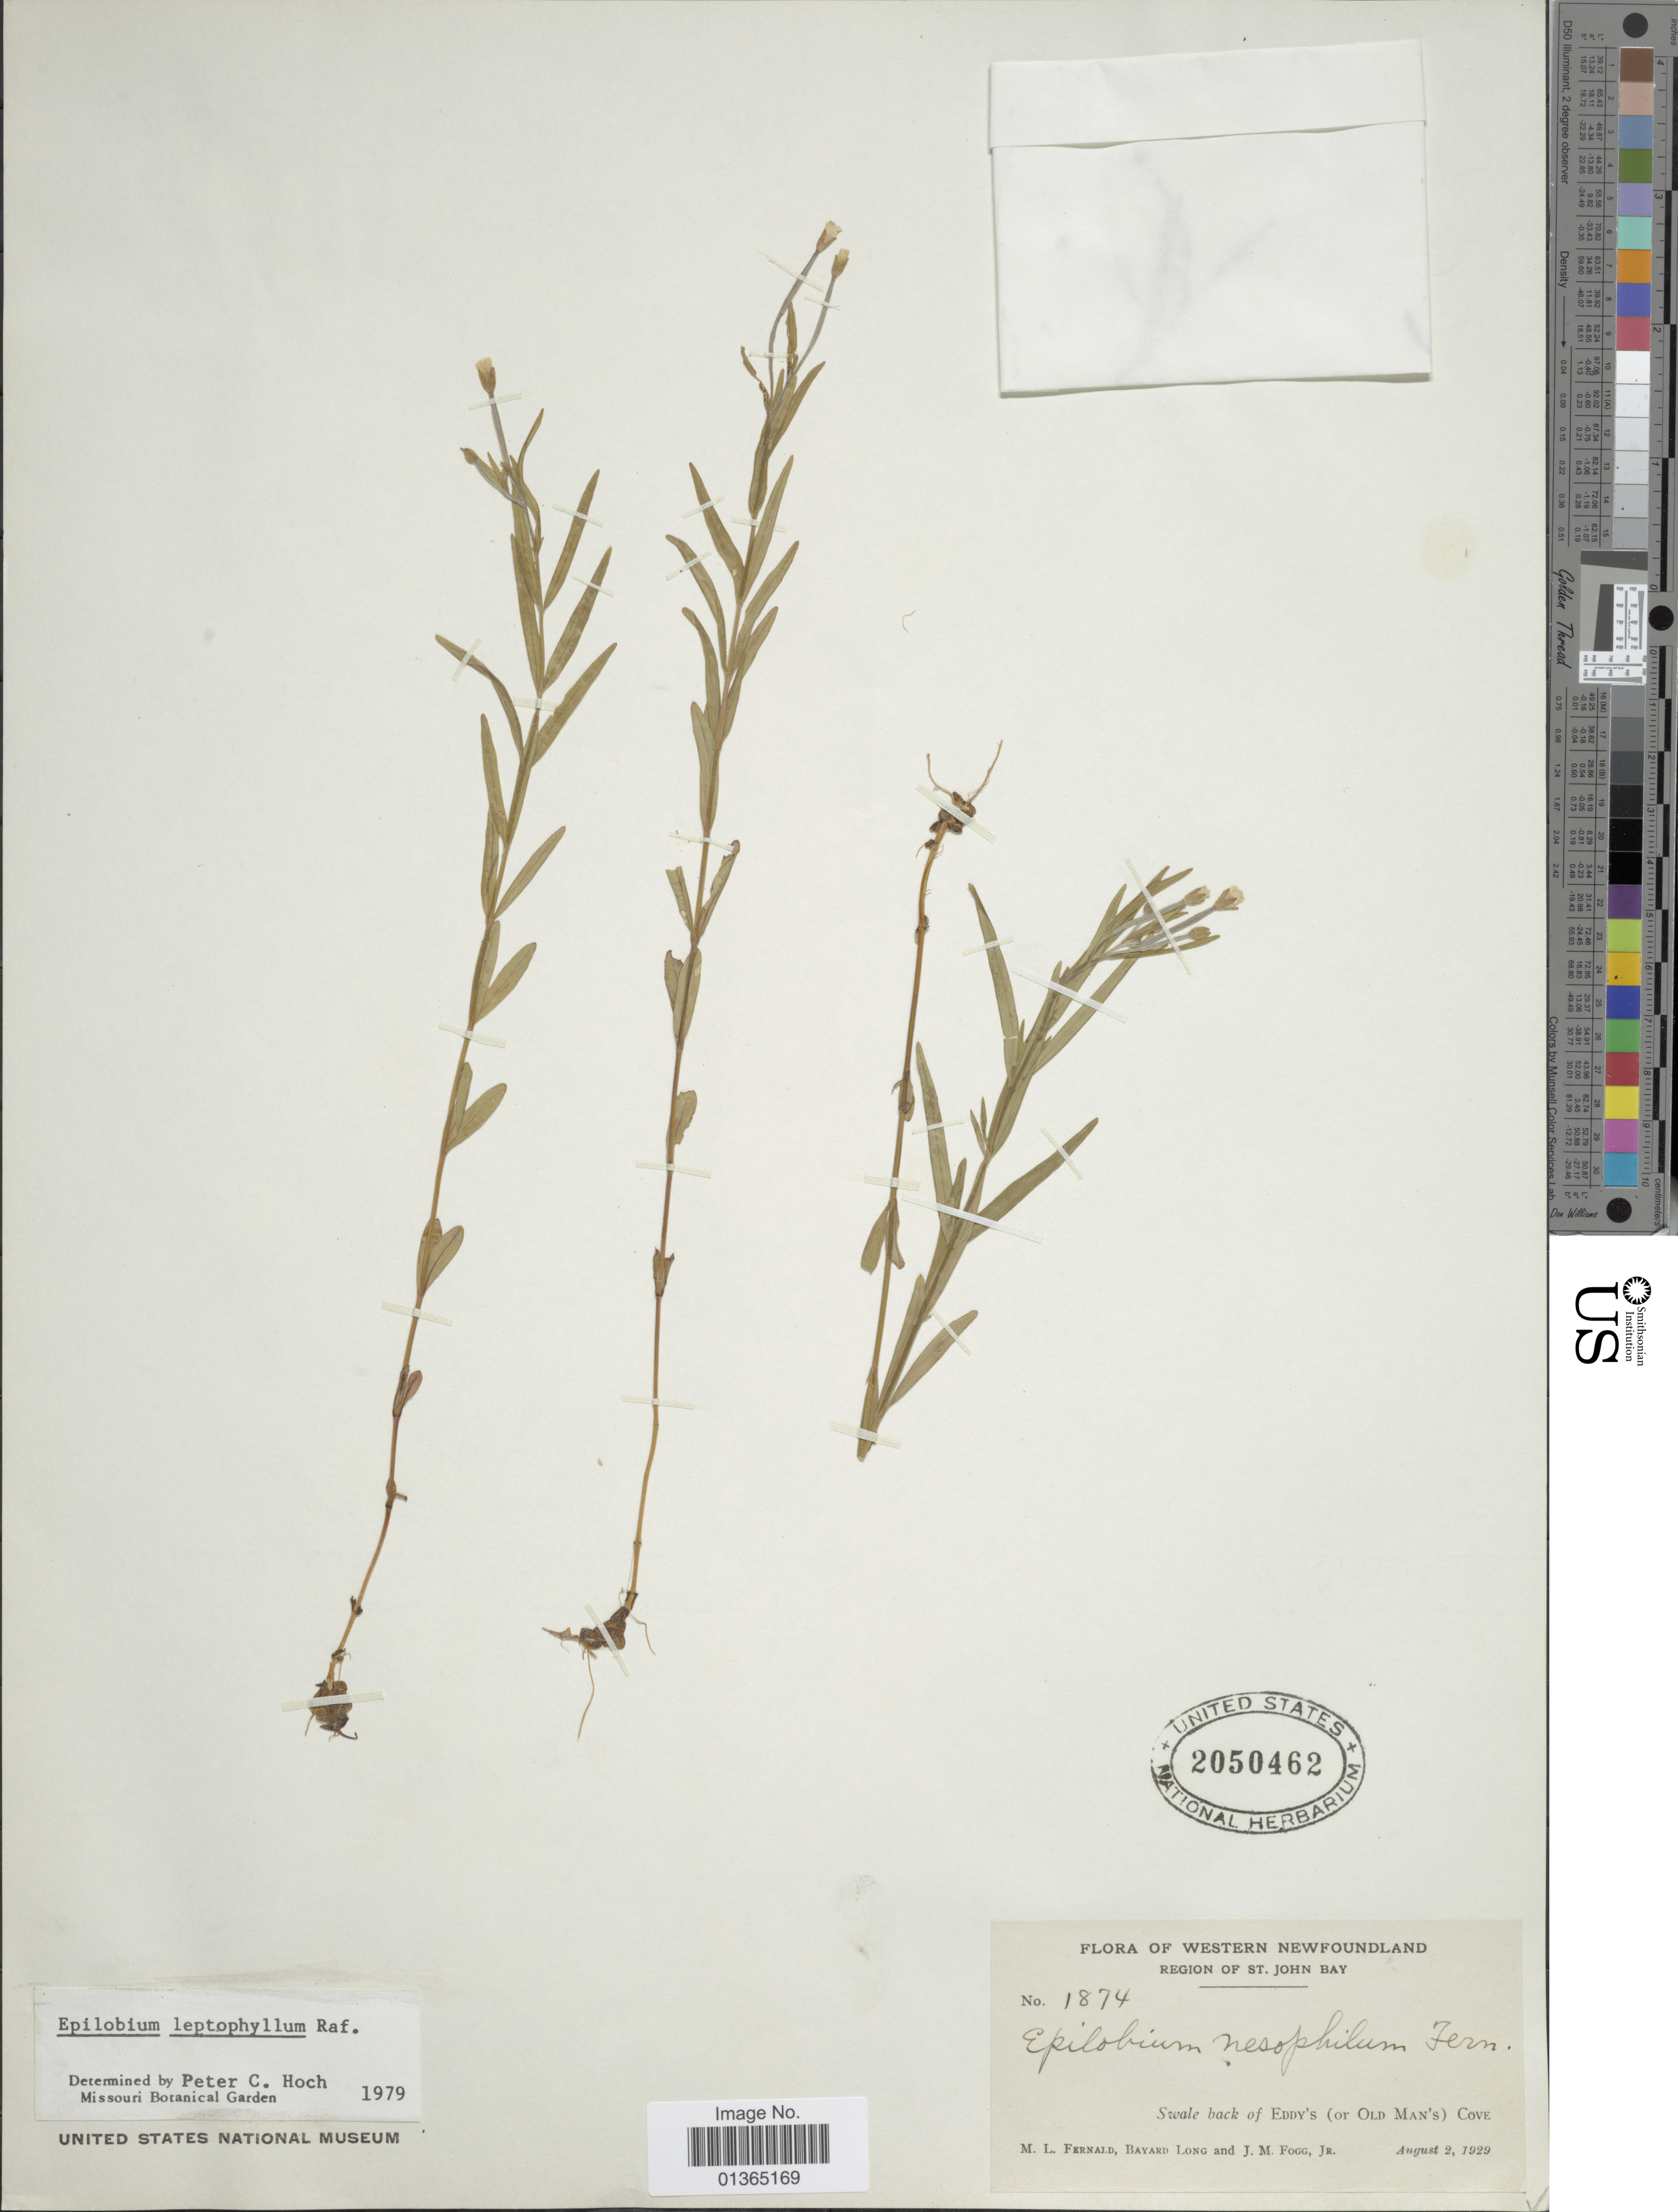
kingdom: Plantae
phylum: Tracheophyta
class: Magnoliopsida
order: Myrtales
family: Onagraceae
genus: Epilobium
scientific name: Epilobium leptophyllum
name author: Raf.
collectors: M. L. Fernald, B. Long & J. Fogg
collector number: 1874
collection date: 1929-08-02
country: Canada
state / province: Newfoundland and Labrador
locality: Western Newfoundland. Region of St. John Bay. Swale back of Eddy's (or Old Man's) Cove.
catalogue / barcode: US 2050462